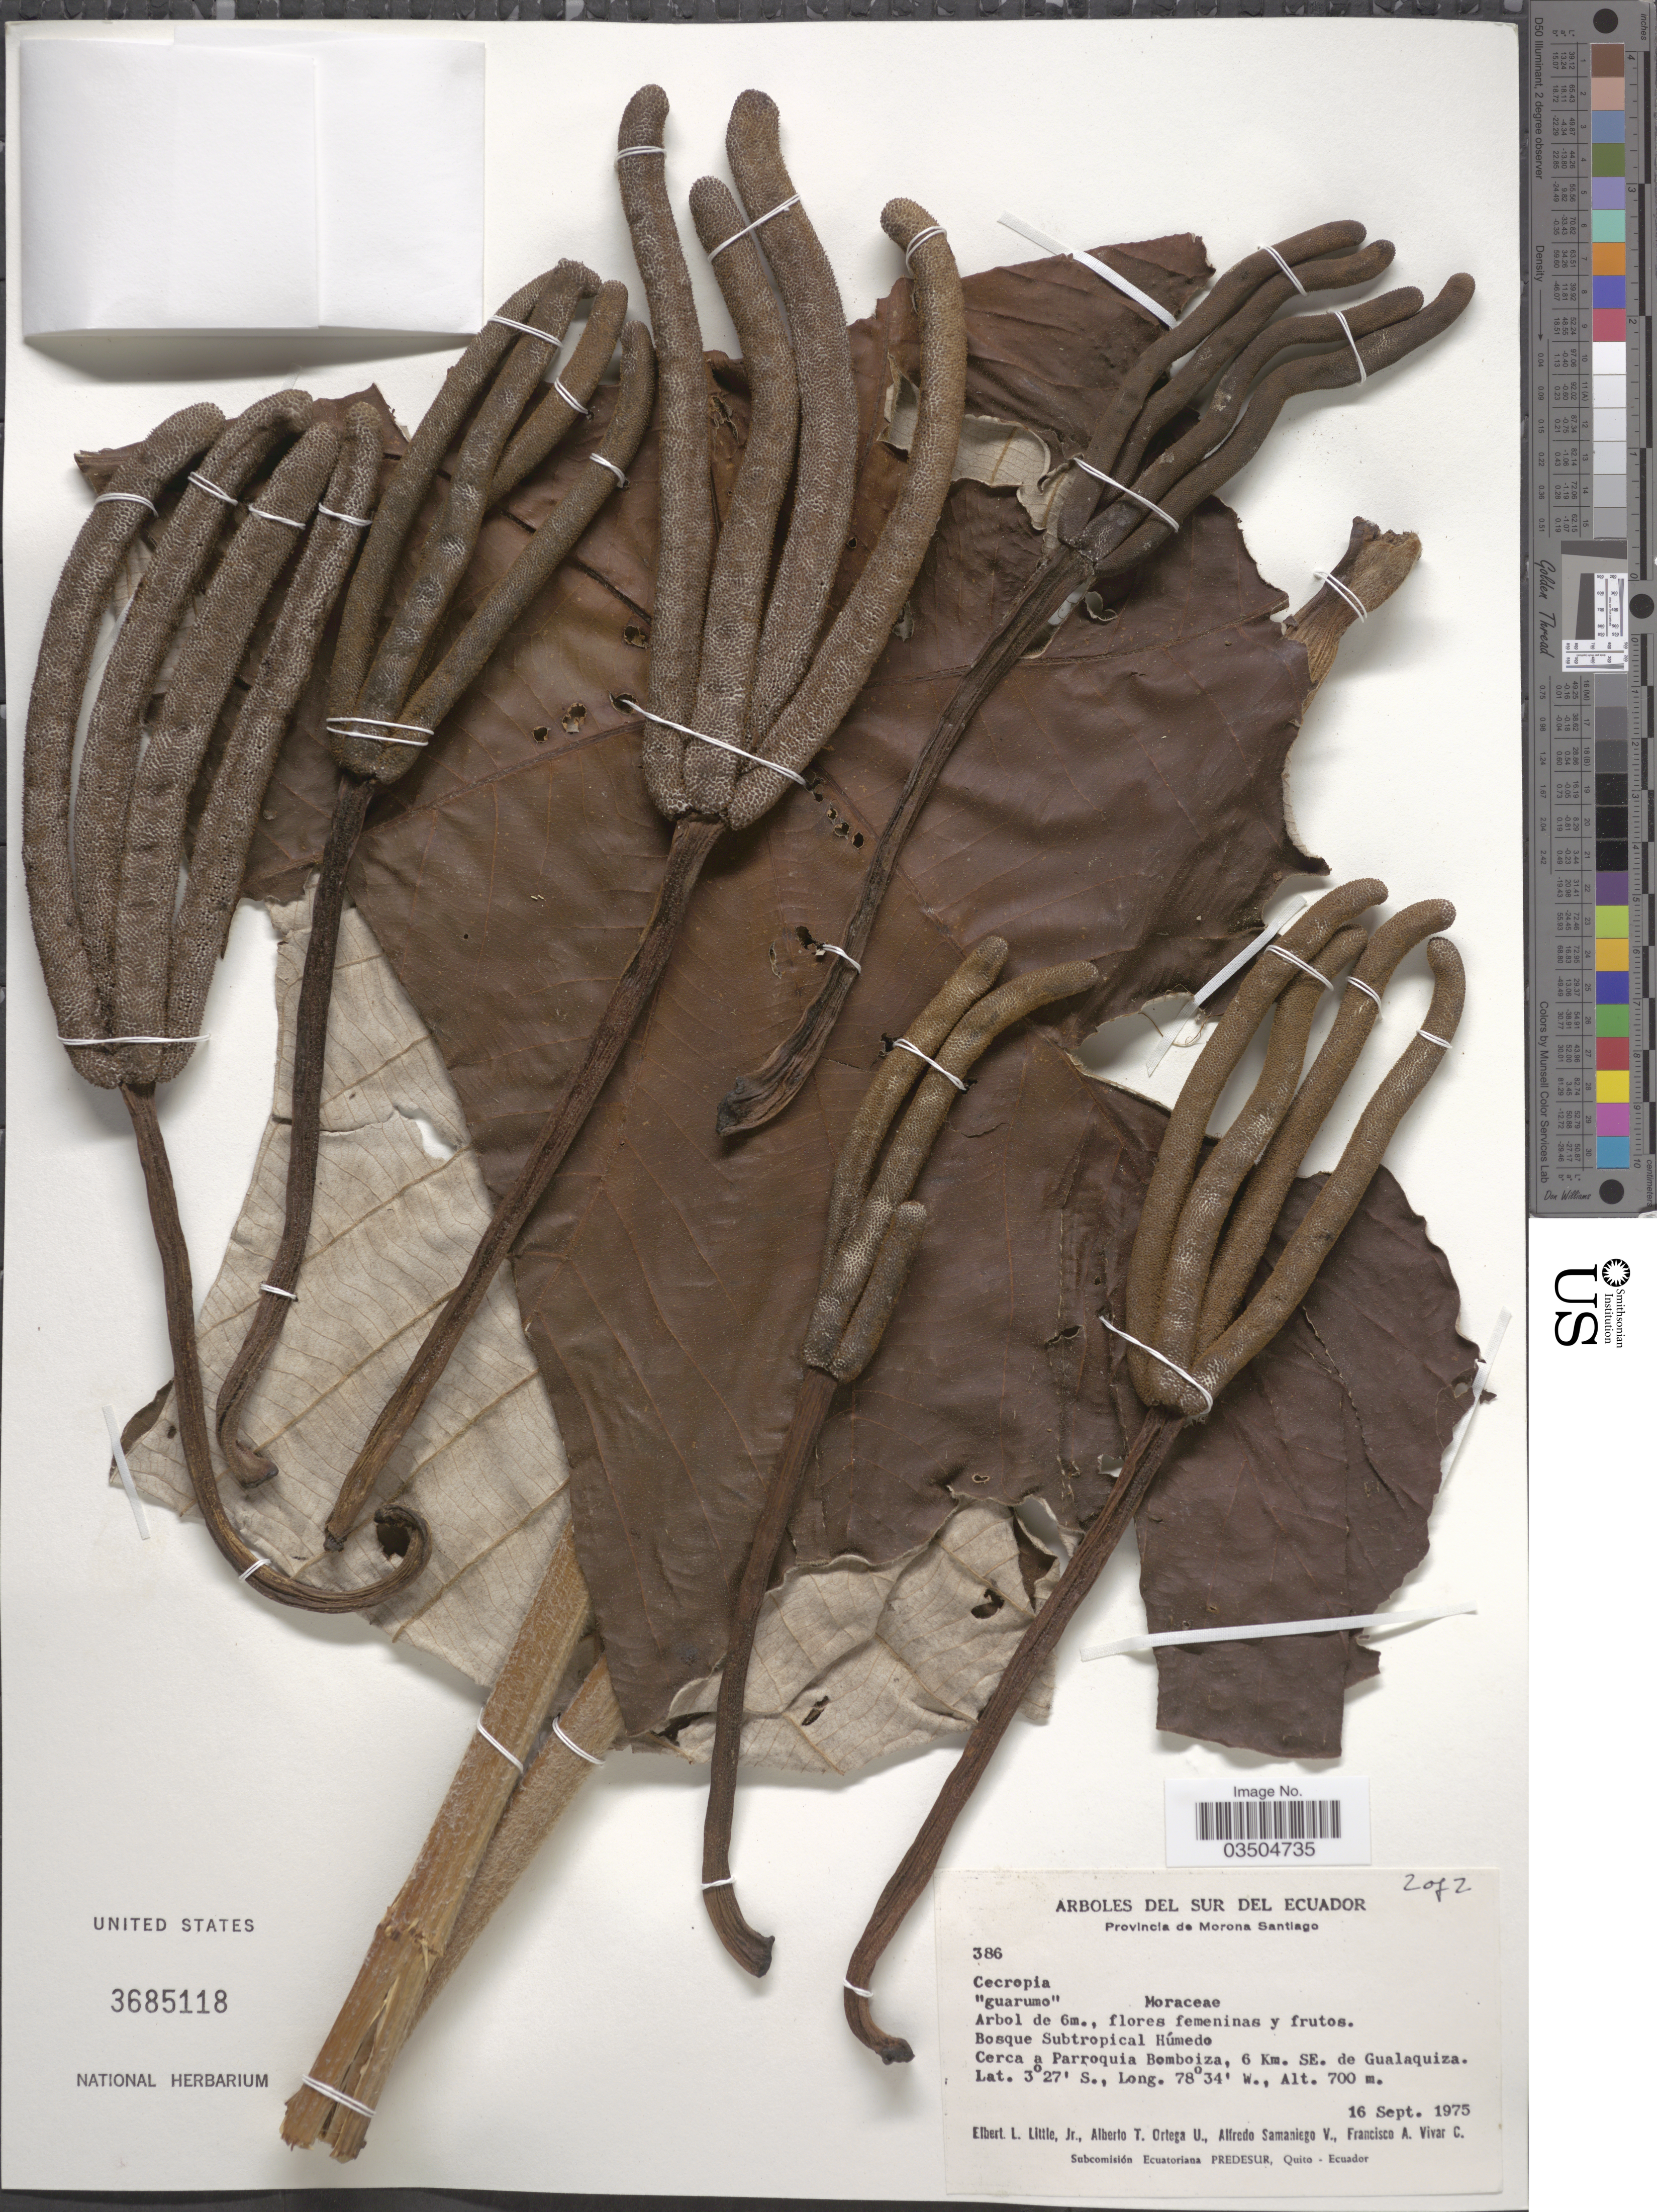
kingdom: Plantae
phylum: Tracheophyta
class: Magnoliopsida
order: Rosales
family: Urticaceae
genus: Cecropia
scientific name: Cecropia sp.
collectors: E. L. Little, A. T. Ortega U., A. V. Samaniego & F. A. Vivar C.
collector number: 386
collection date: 1975-09-16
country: Ecuador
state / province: Morona-Santiago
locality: Del Sur Del Ecuador. Provincia de Morona Santiago. Cerca a Parroquia Bomboiza, 6 Km. SE. de Gualaquiza.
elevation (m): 700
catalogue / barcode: US 3685118